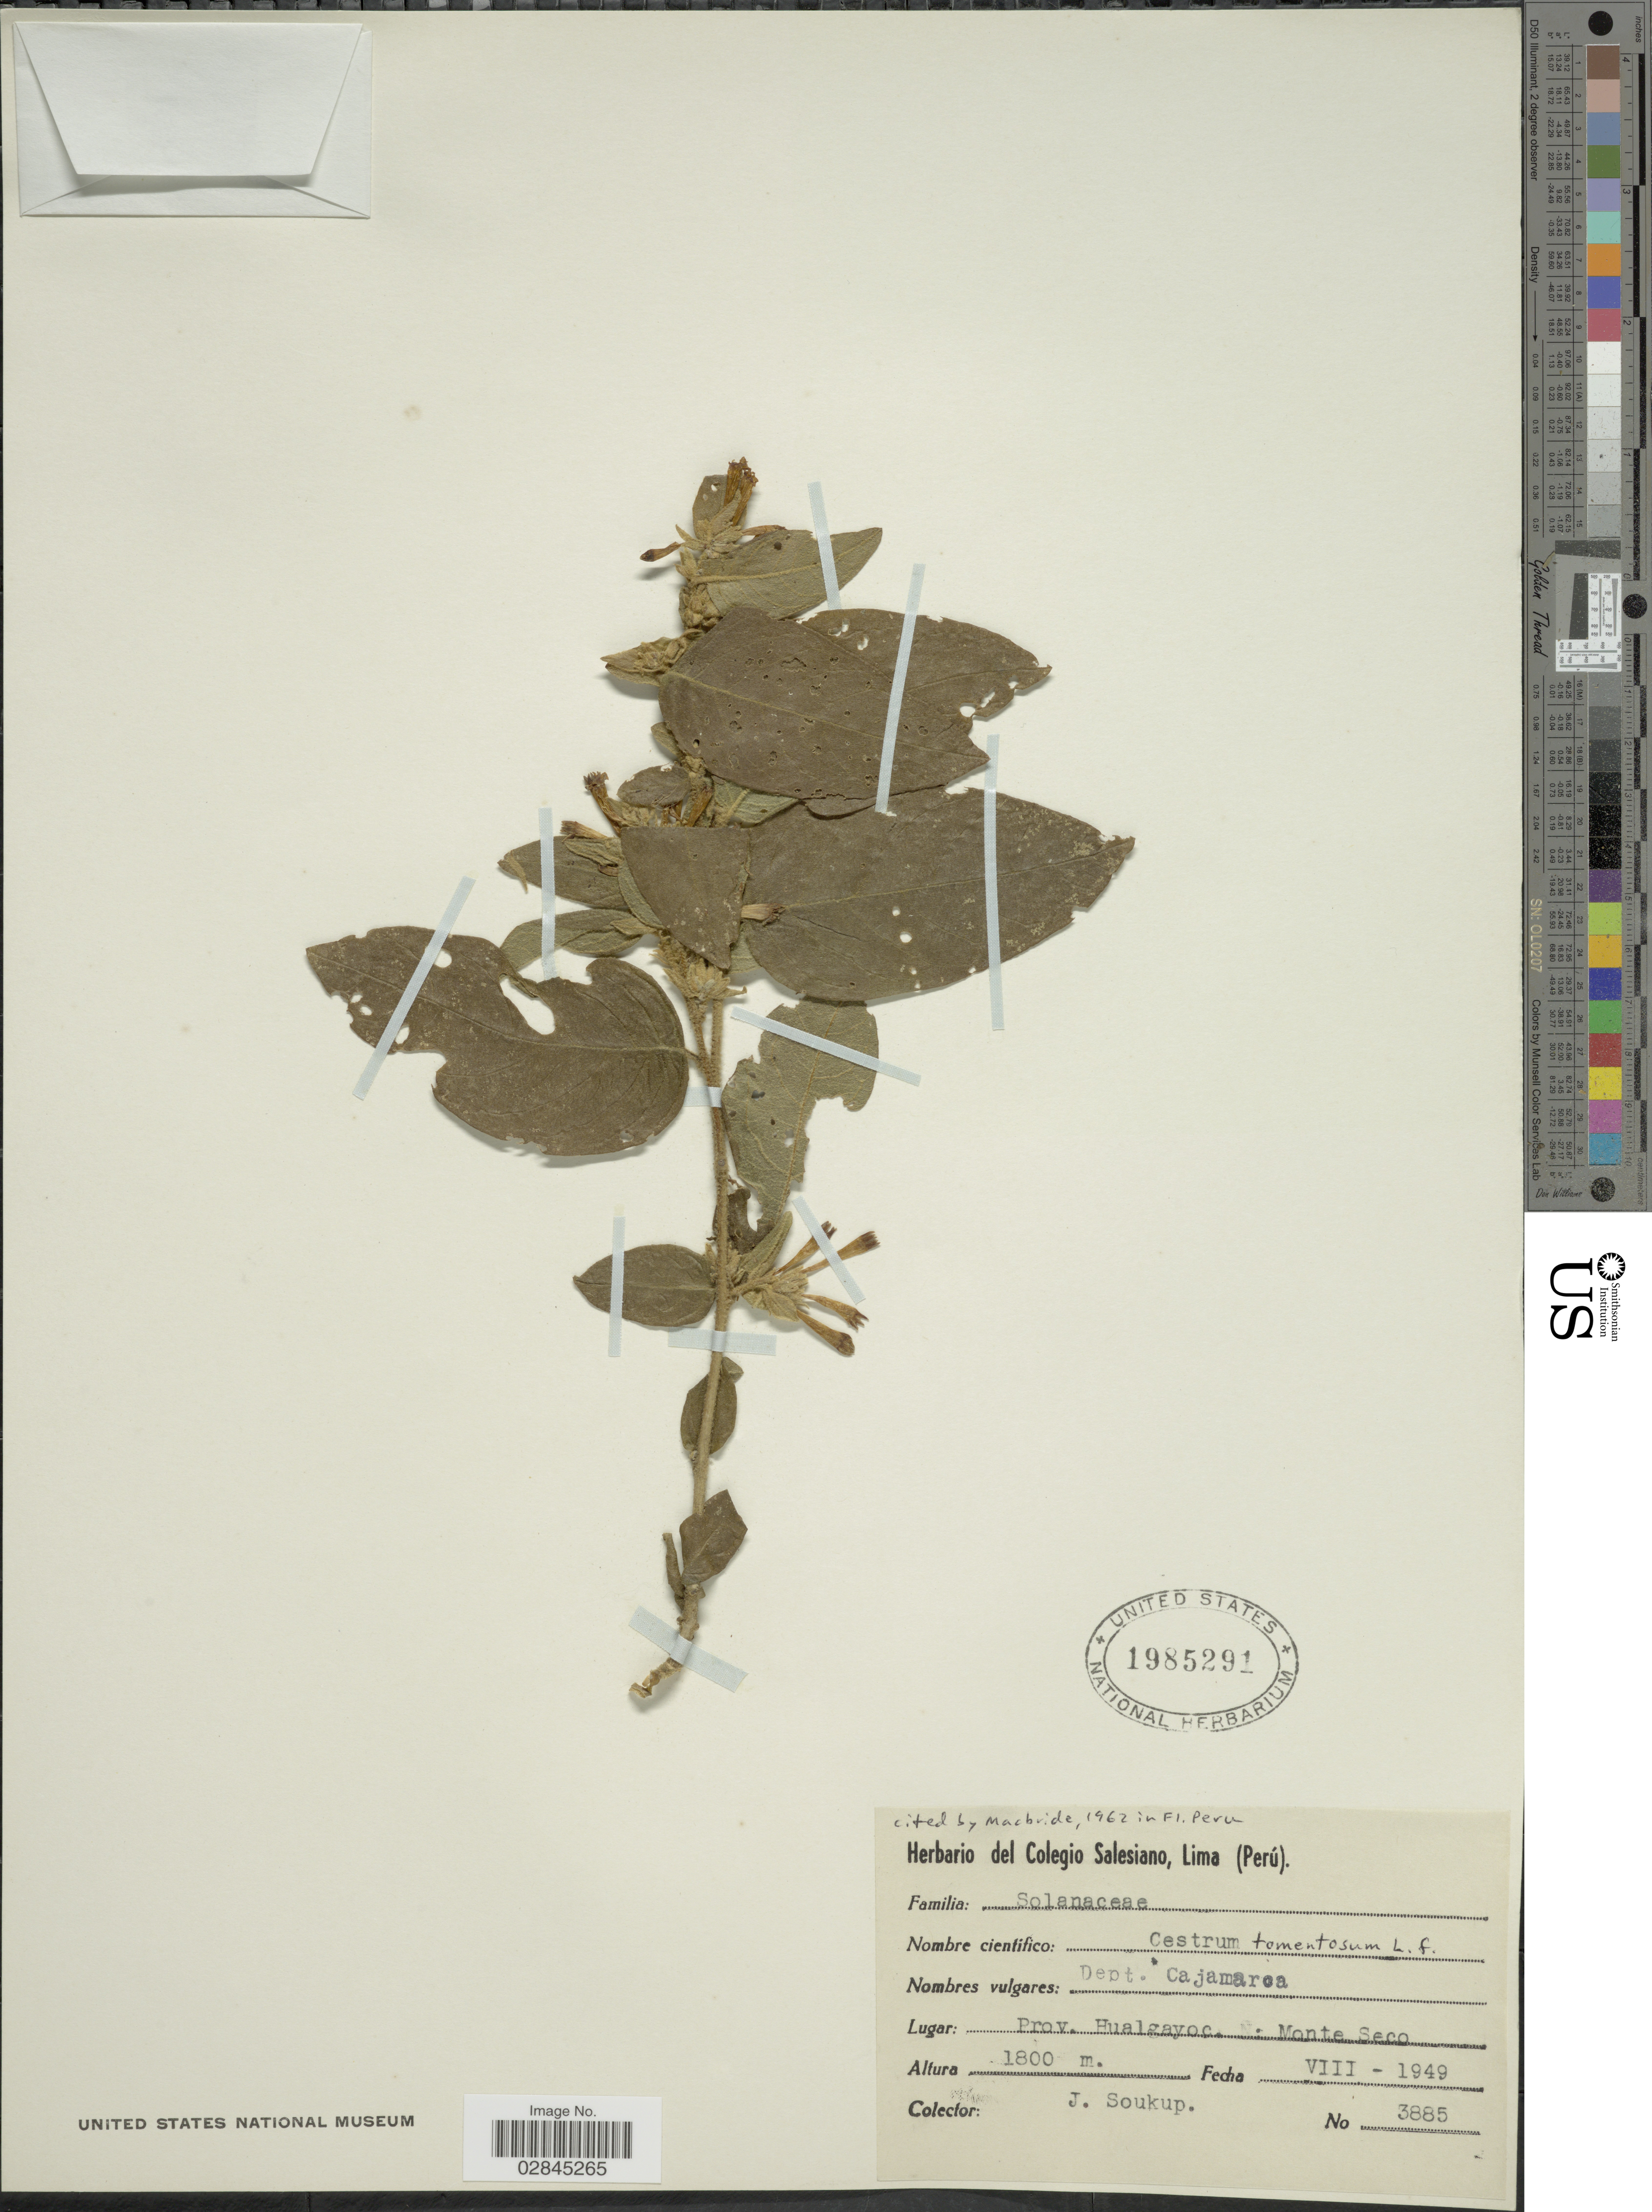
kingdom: Plantae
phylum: Tracheophyta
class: Magnoliopsida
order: Solanales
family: Solanaceae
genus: Cestrum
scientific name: Cestrum tomentosum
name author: L. f.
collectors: J. Soukup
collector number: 3885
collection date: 1949-08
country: Peru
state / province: Cajamarca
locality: Dept. Cajamarca. Prov. Hualgayoc. Monte Seco.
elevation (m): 1800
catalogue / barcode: US 1985291